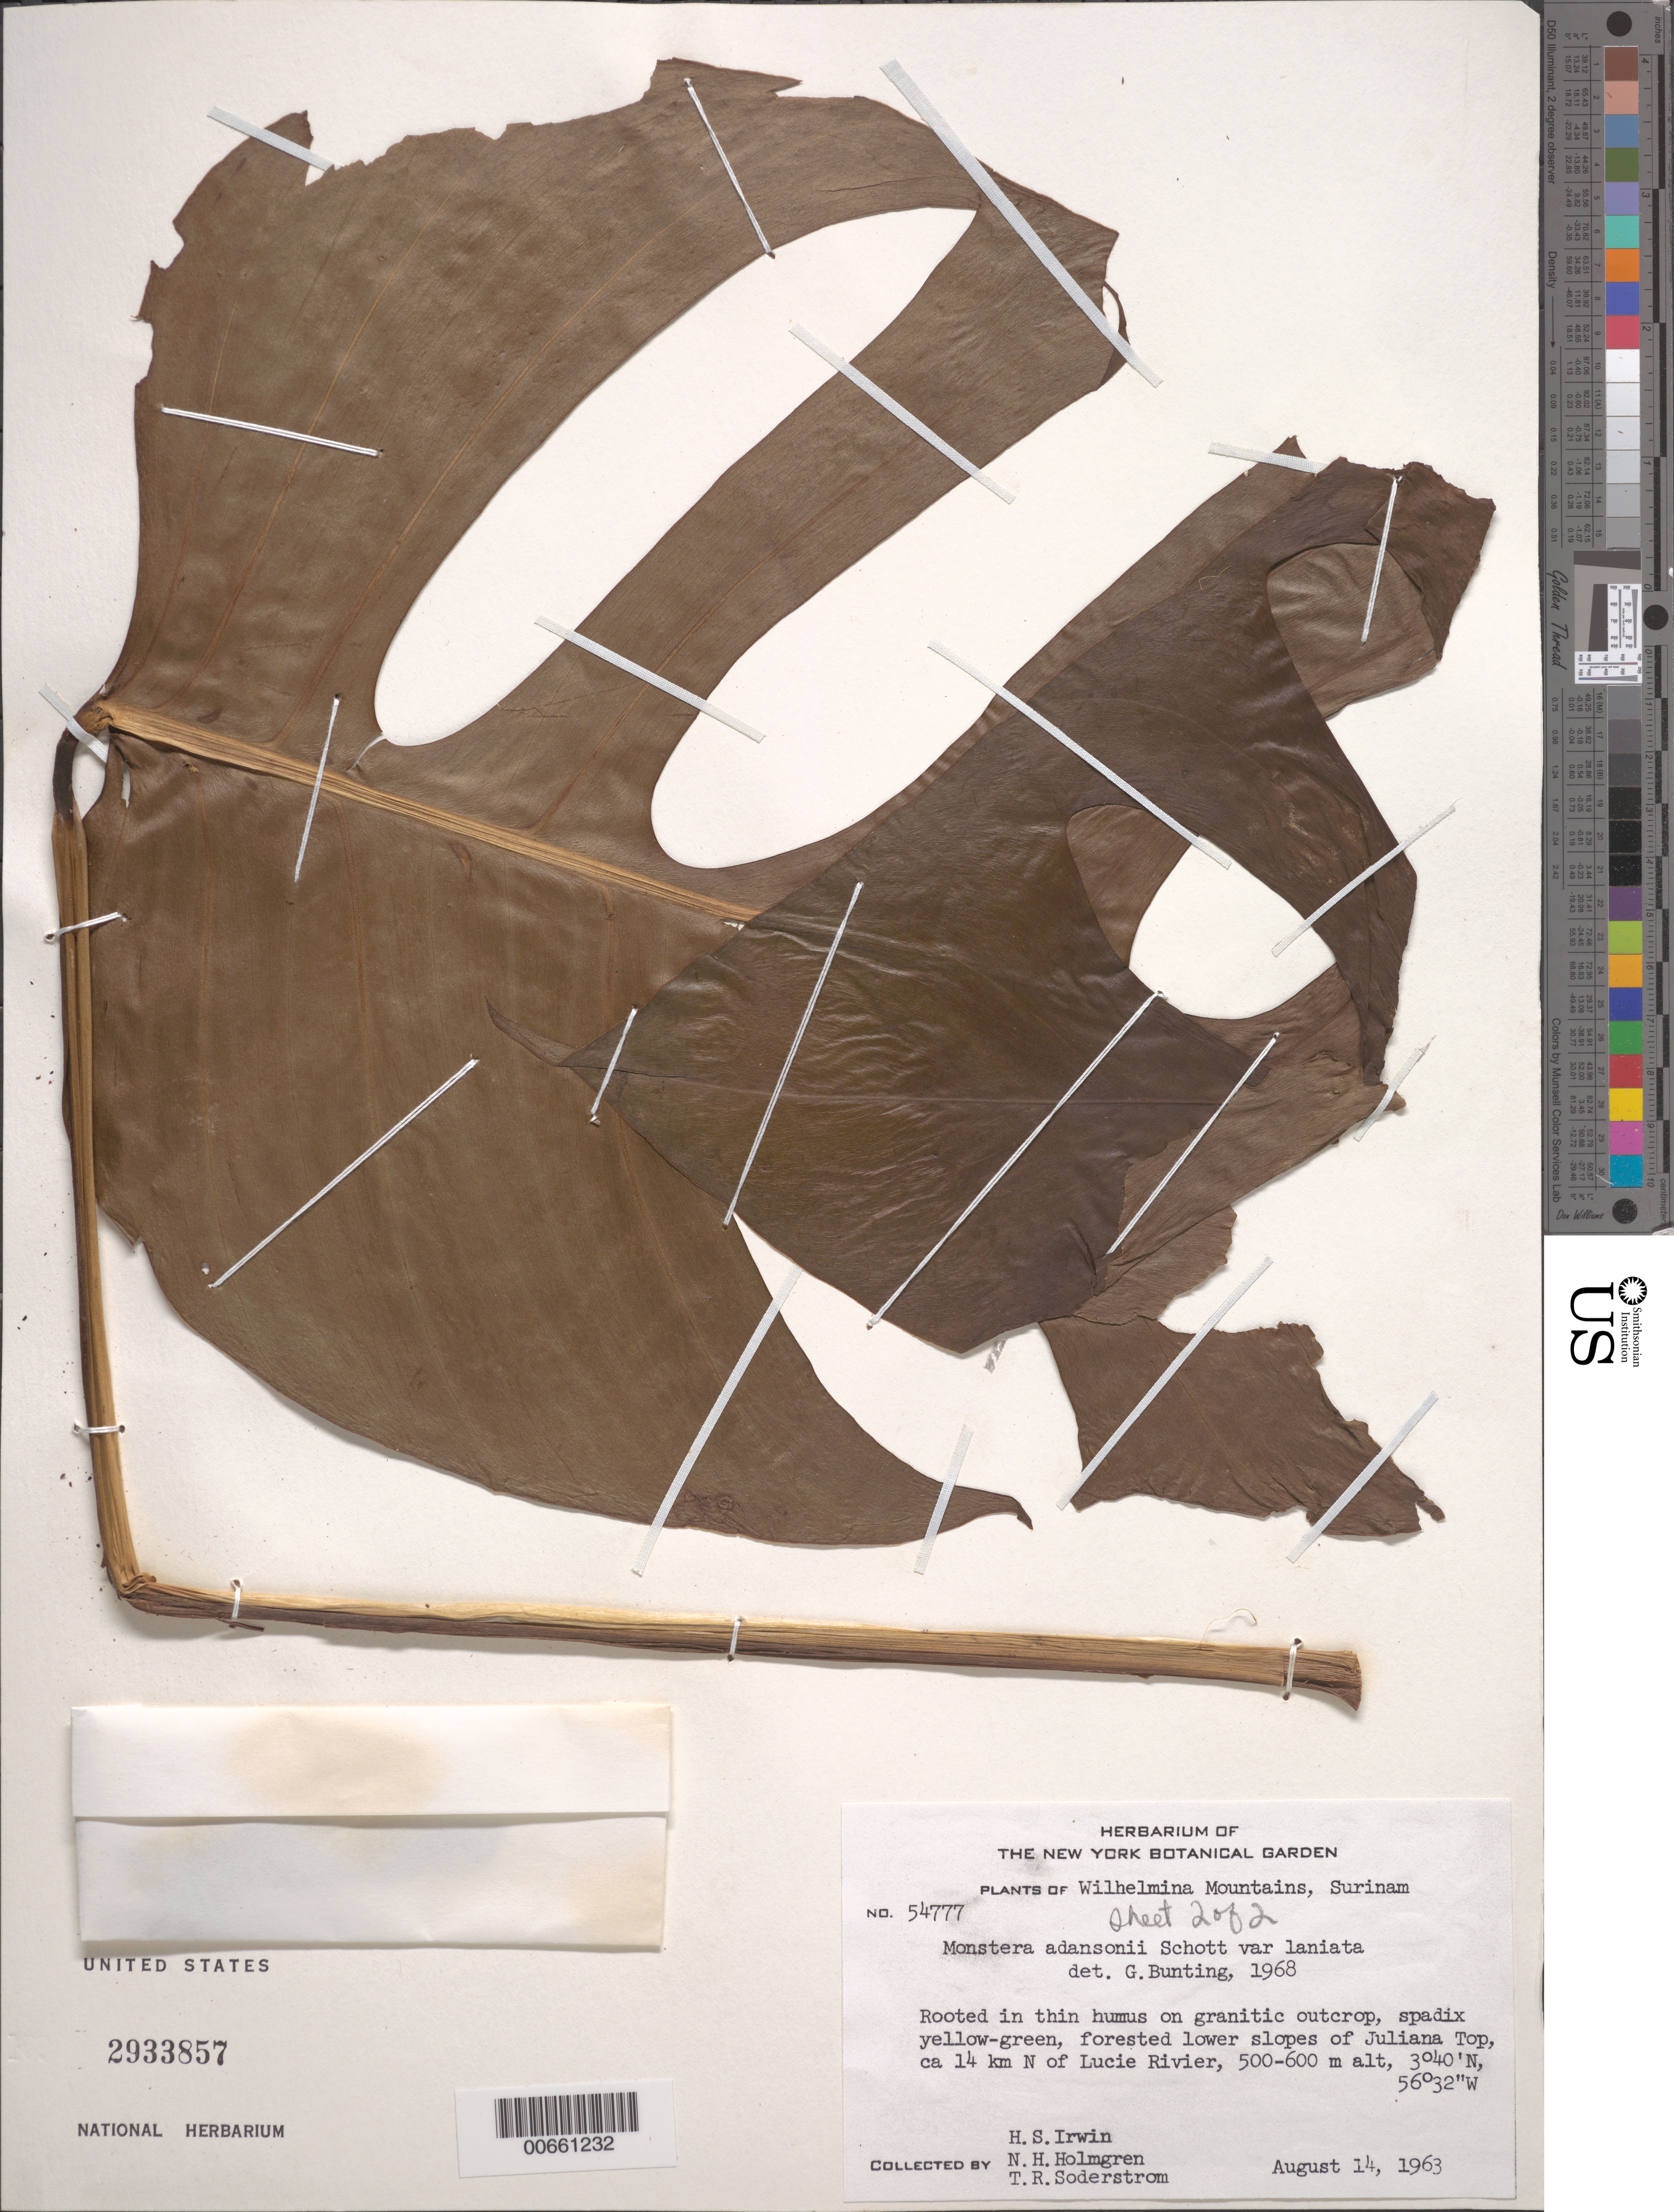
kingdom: Plantae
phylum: Tracheophyta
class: Liliopsida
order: Alismatales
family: Araceae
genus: Monstera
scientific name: Monstera adansonii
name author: Schott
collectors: H. Irwin, N. H. Holmgren & T. R. Soderstrom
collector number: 54777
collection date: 1963-08-14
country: Suriname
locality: Wilhelmina Mountains. Lower slopes of Juliana Top, ca 14 km N of Lucie Rivier.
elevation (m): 500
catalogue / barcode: US 2933857